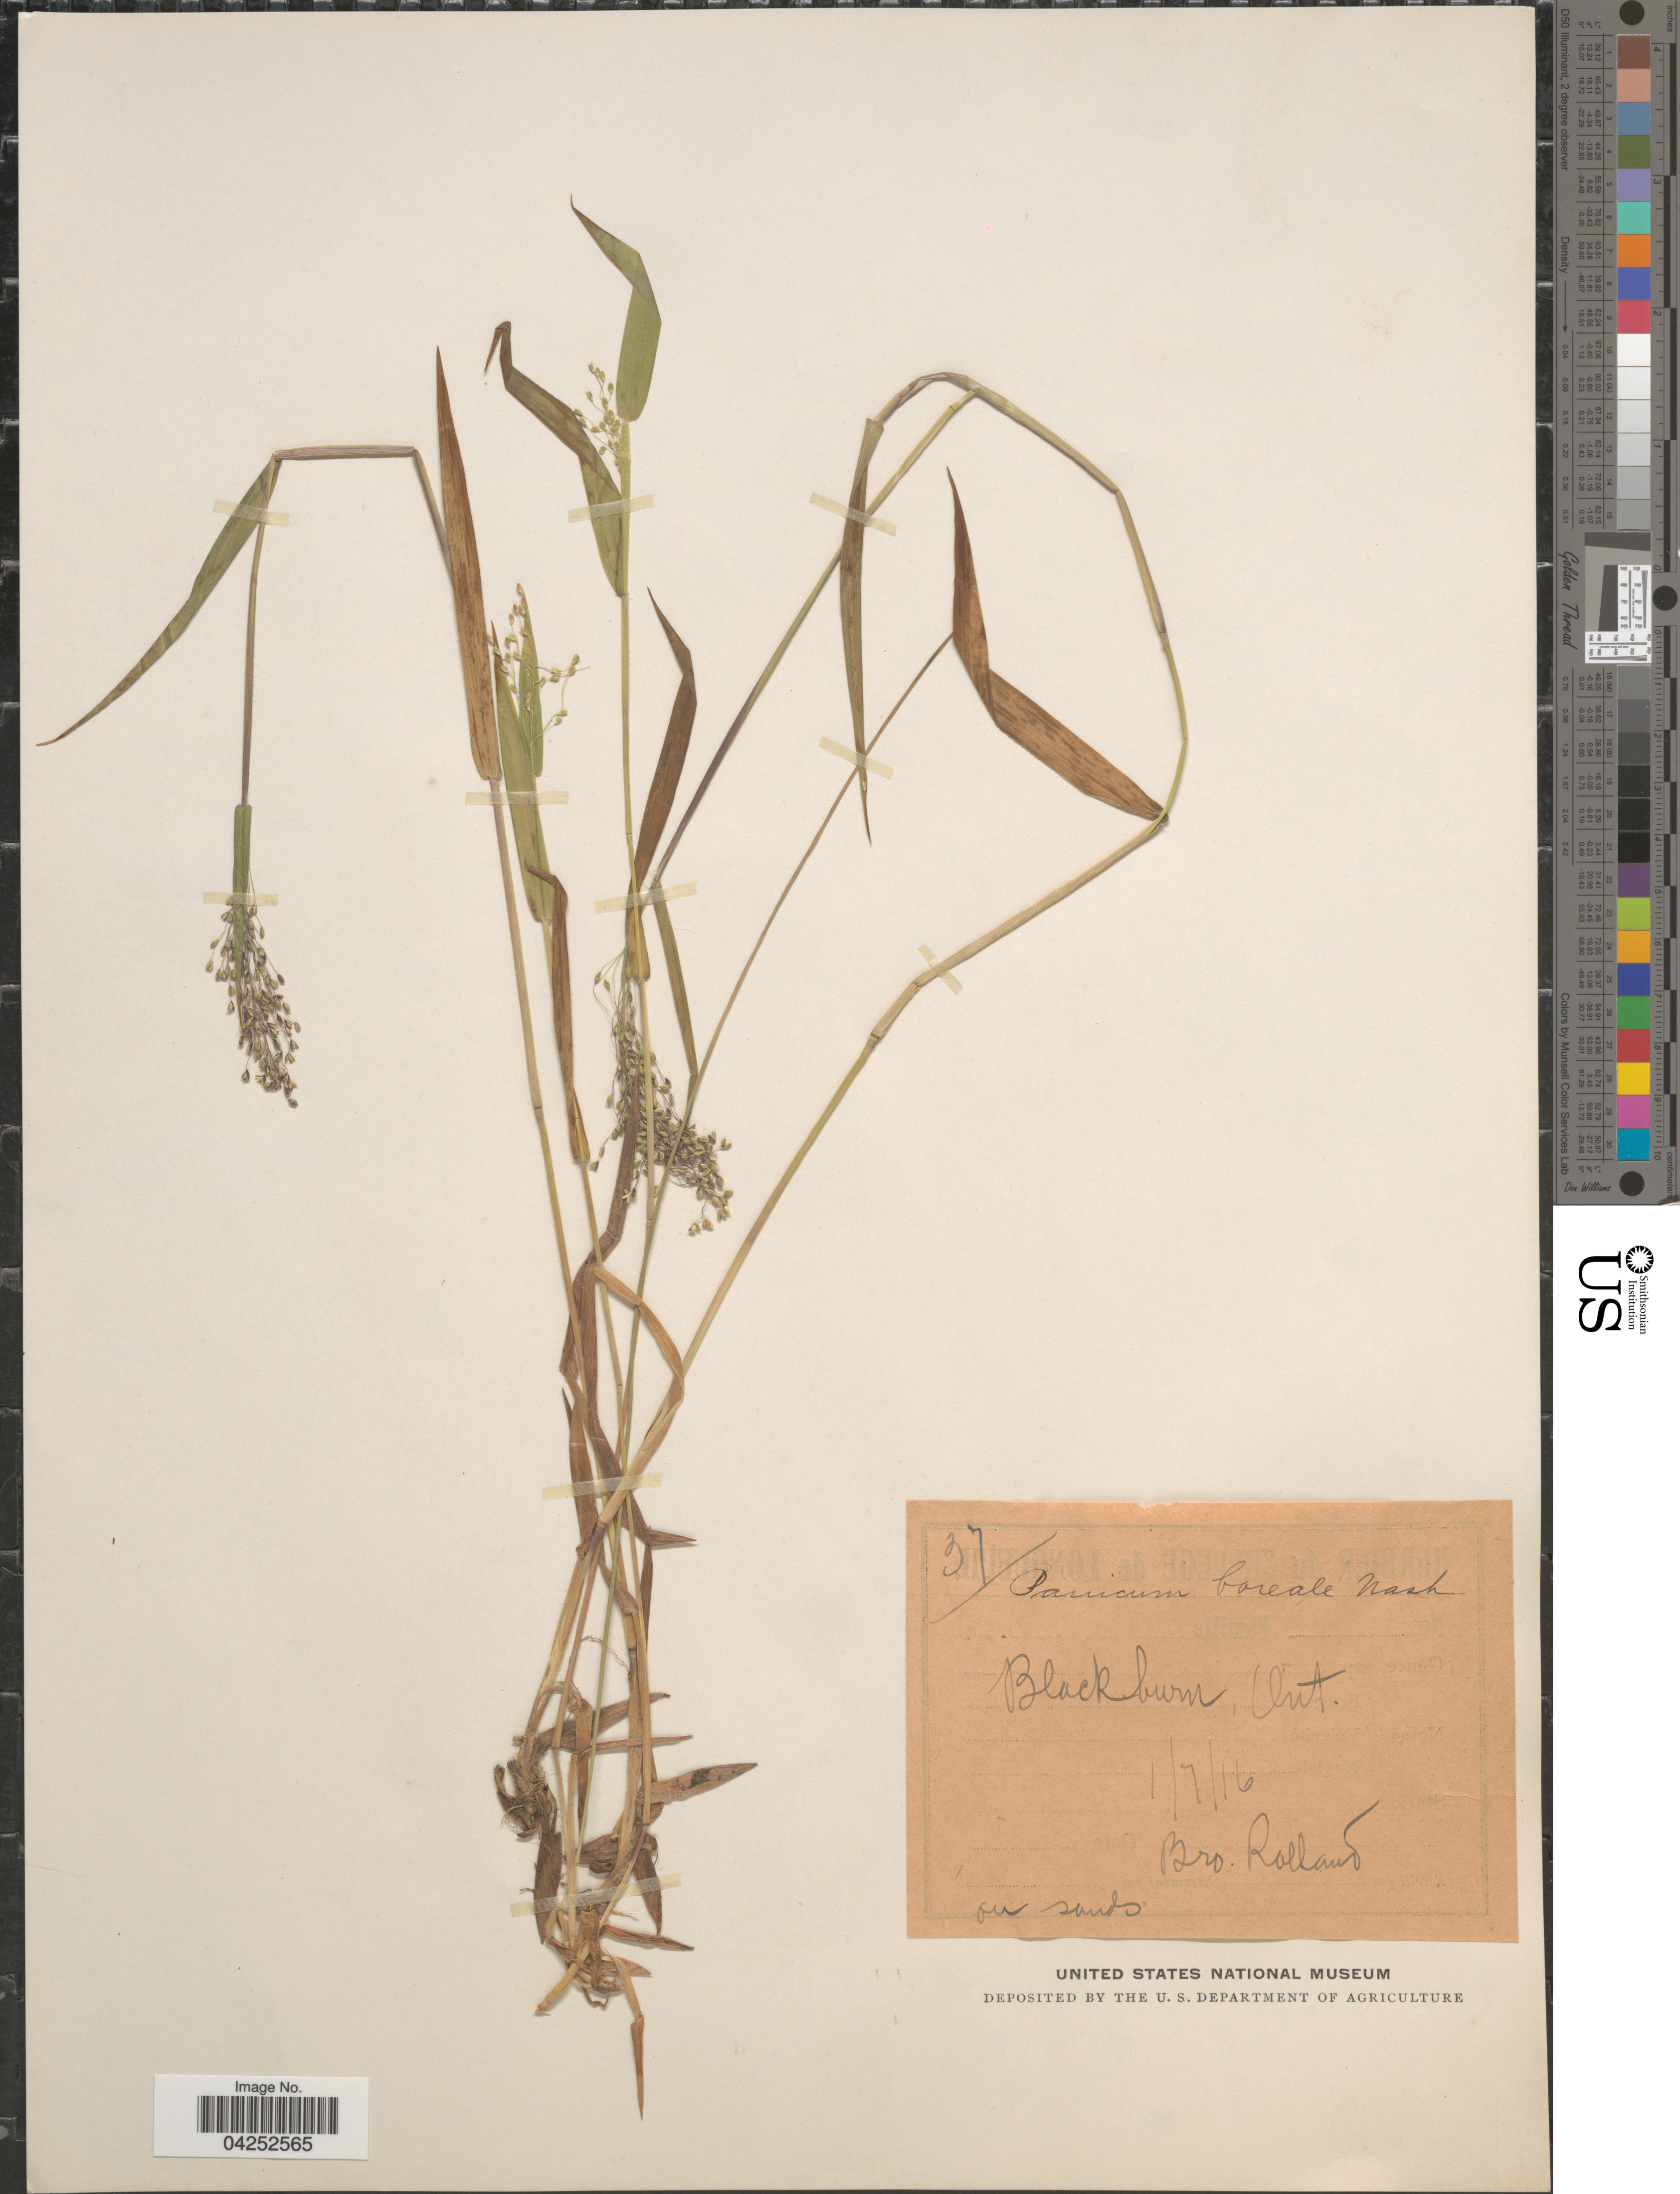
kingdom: Plantae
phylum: Tracheophyta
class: Liliopsida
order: Poales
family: Poaceae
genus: Dichanthelium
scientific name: Dichanthelium boreale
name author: (Nash) Freckmann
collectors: B. Rolland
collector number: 37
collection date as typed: Transcribed d/m/y: 7/1/16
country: Canada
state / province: Ontario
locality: Blackburn.